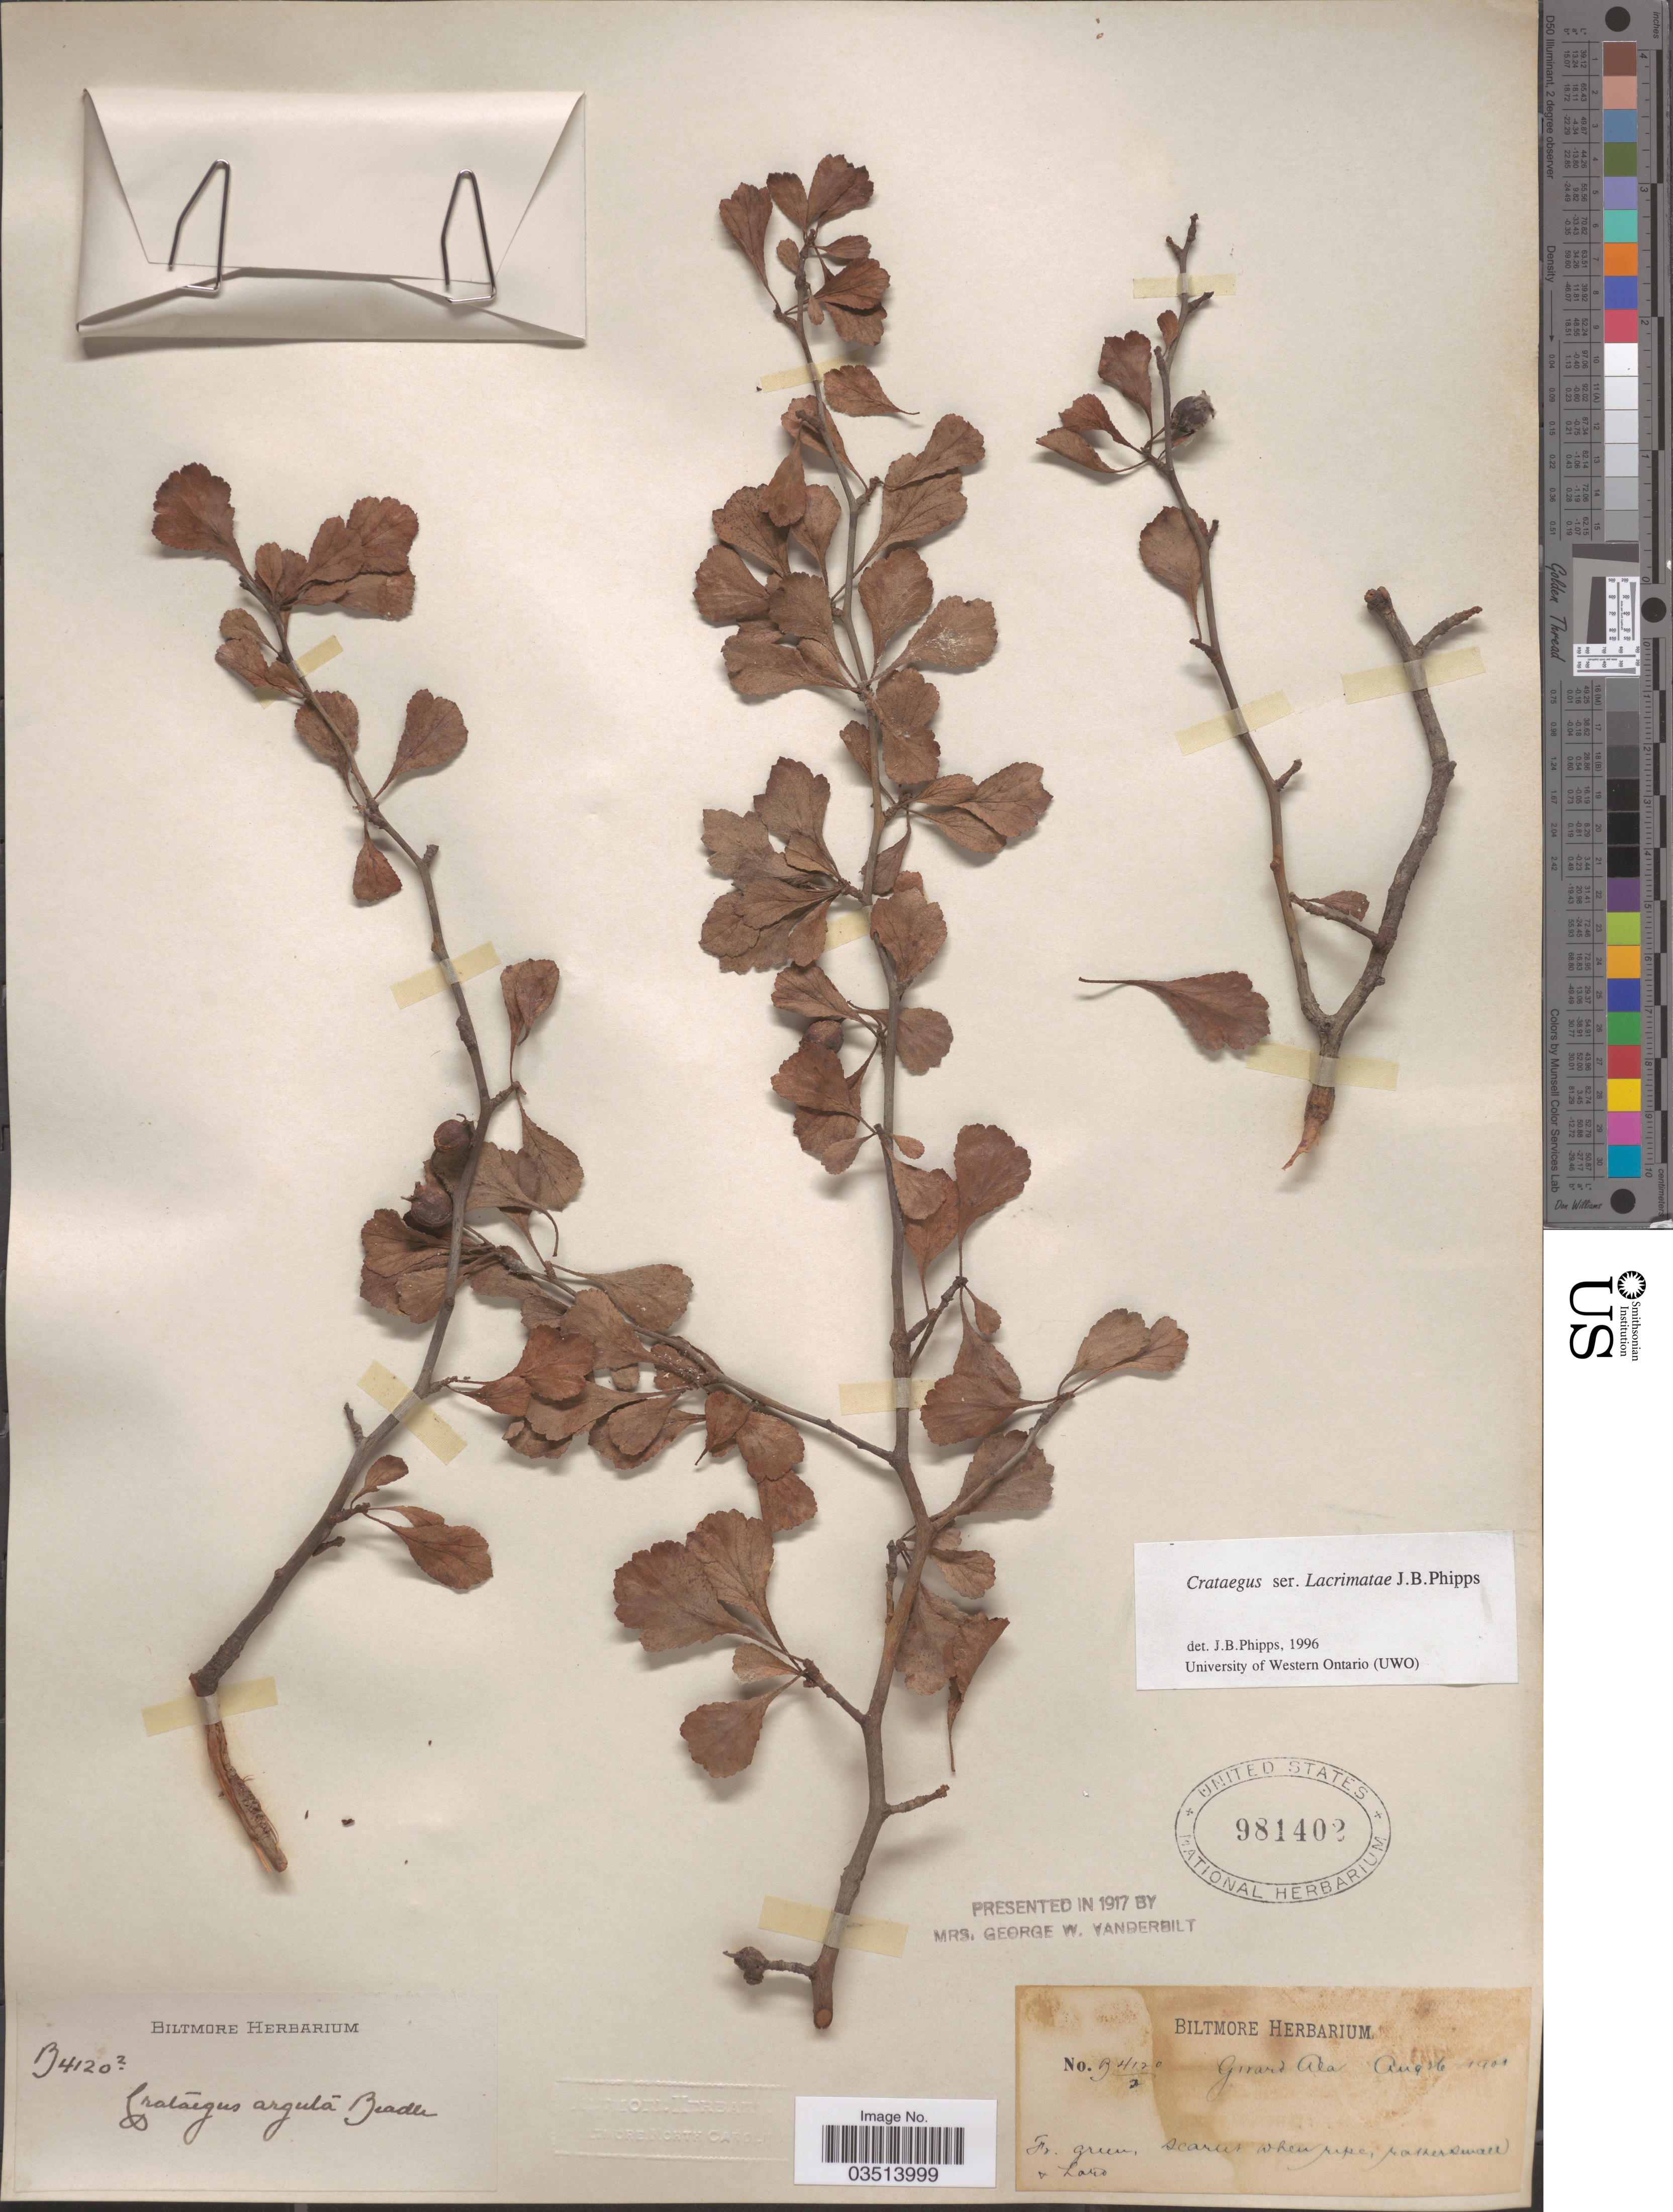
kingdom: Plantae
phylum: Tracheophyta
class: Magnoliopsida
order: Rosales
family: Rosaceae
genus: Crataegus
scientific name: Crataegus condigna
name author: Beadle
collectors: ex herb. Biltmore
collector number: B4120/2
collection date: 1901-08-26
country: United States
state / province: Alabama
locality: Girard.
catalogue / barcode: US 981402